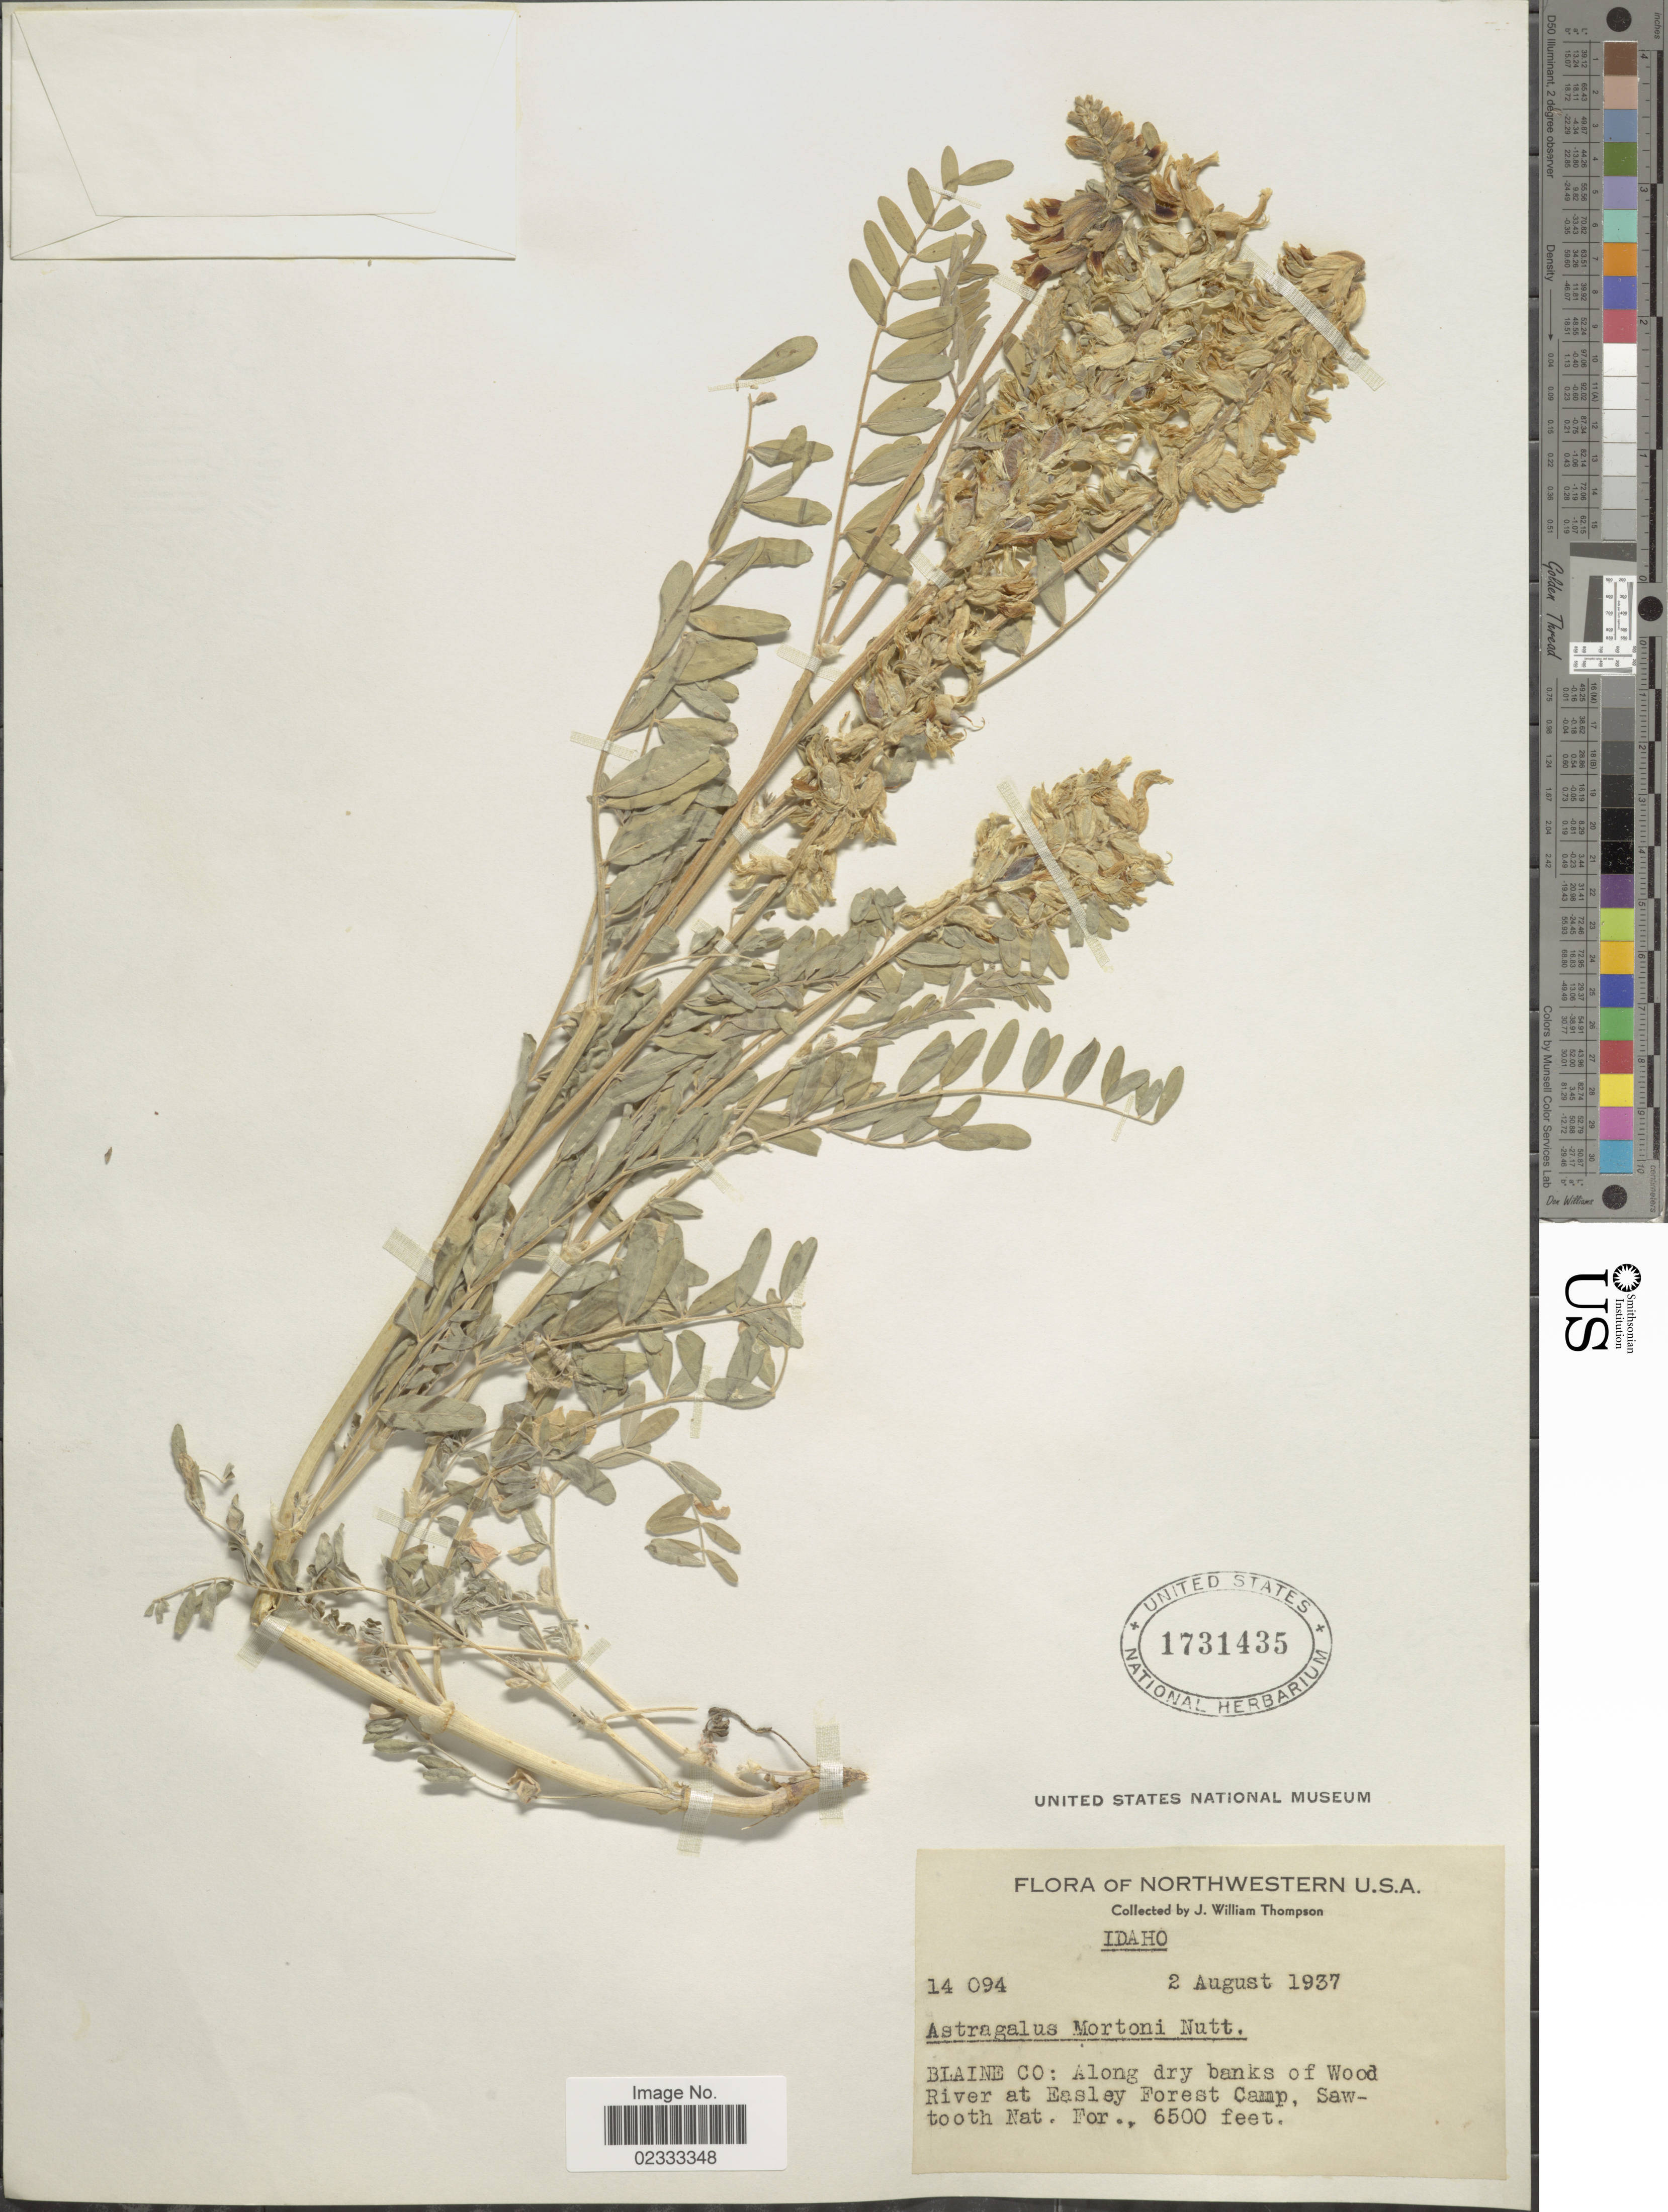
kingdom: Plantae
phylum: Tracheophyta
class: Magnoliopsida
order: Fabales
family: Fabaceae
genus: Astragalus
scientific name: Astragalus mortonii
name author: Nutt.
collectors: J. W. Thompson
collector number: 14094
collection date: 1937-08-02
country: United States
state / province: Idaho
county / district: Blaine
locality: along dry banks of Wood River at Easley Forest Camp, Sawtooth Nat. For.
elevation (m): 1981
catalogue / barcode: US 1731435